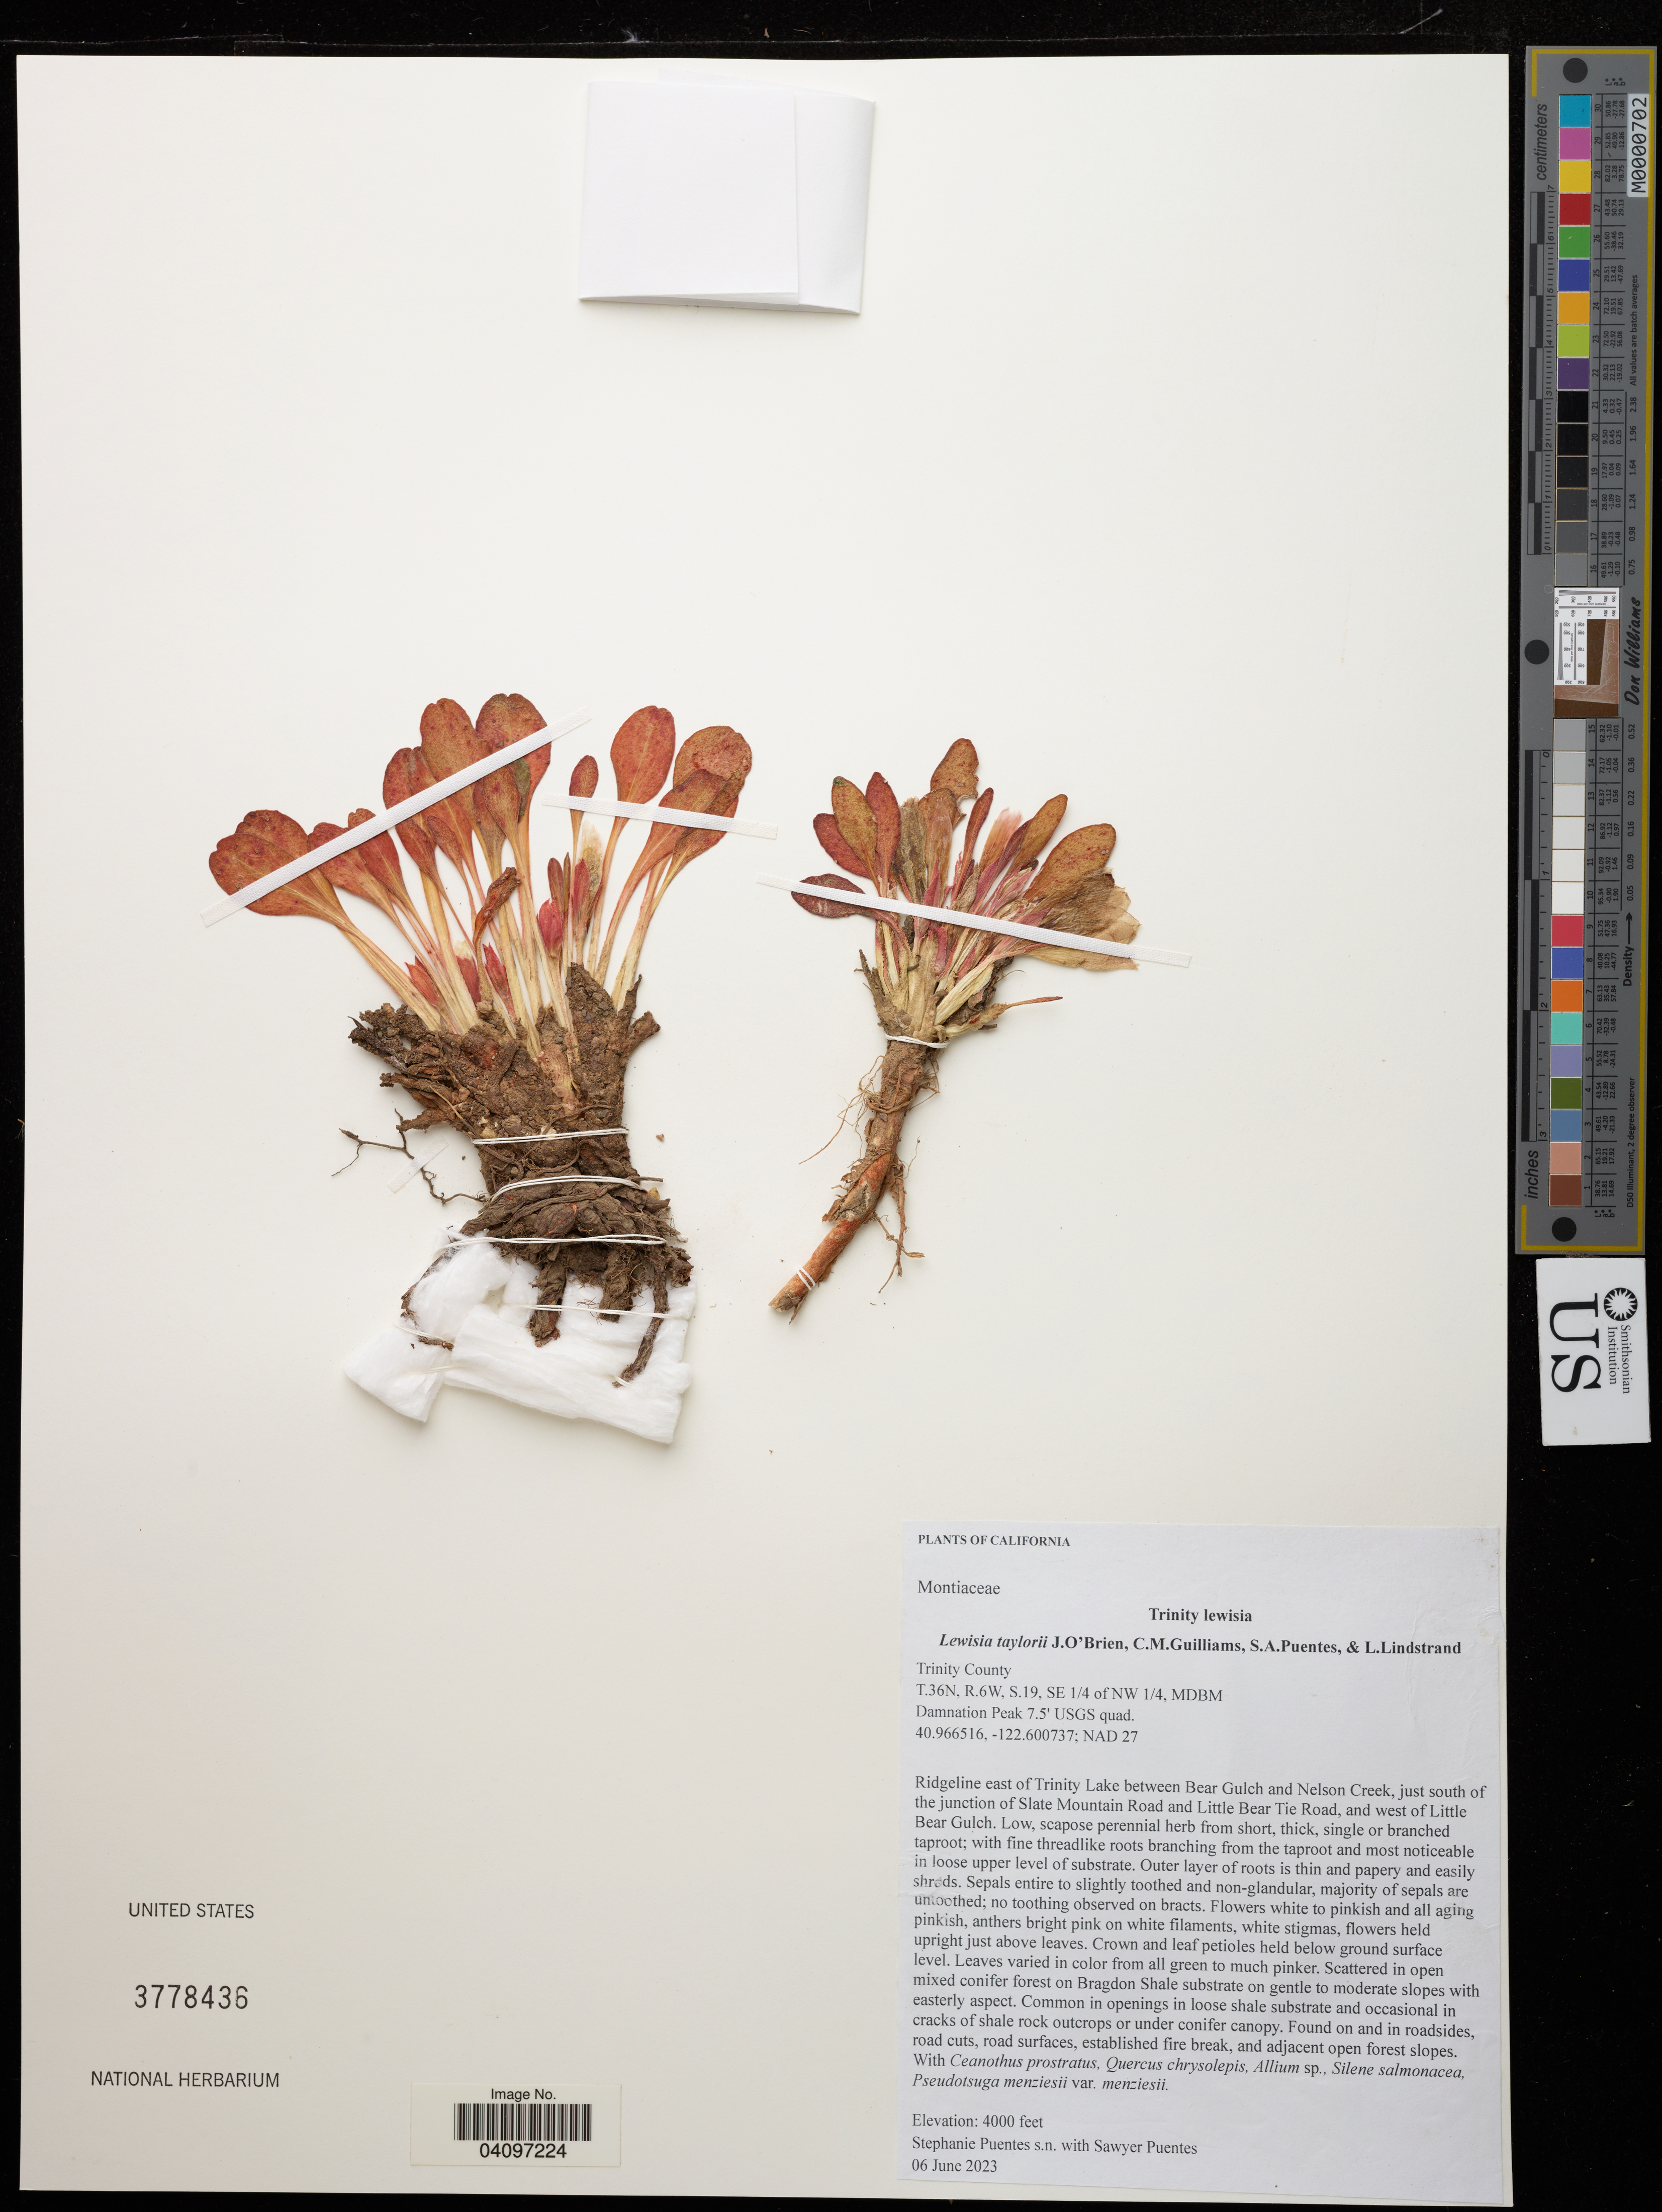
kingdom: Plantae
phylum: Tracheophyta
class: Magnoliopsida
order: Caryophyllales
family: Montiaceae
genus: Lewisia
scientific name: Lewisia taylorii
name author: (S. Watson) J. O'Brien et al.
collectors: S. Puentes & S. Puentes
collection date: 2023-06-06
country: United States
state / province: California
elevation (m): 1219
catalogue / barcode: US 3778436